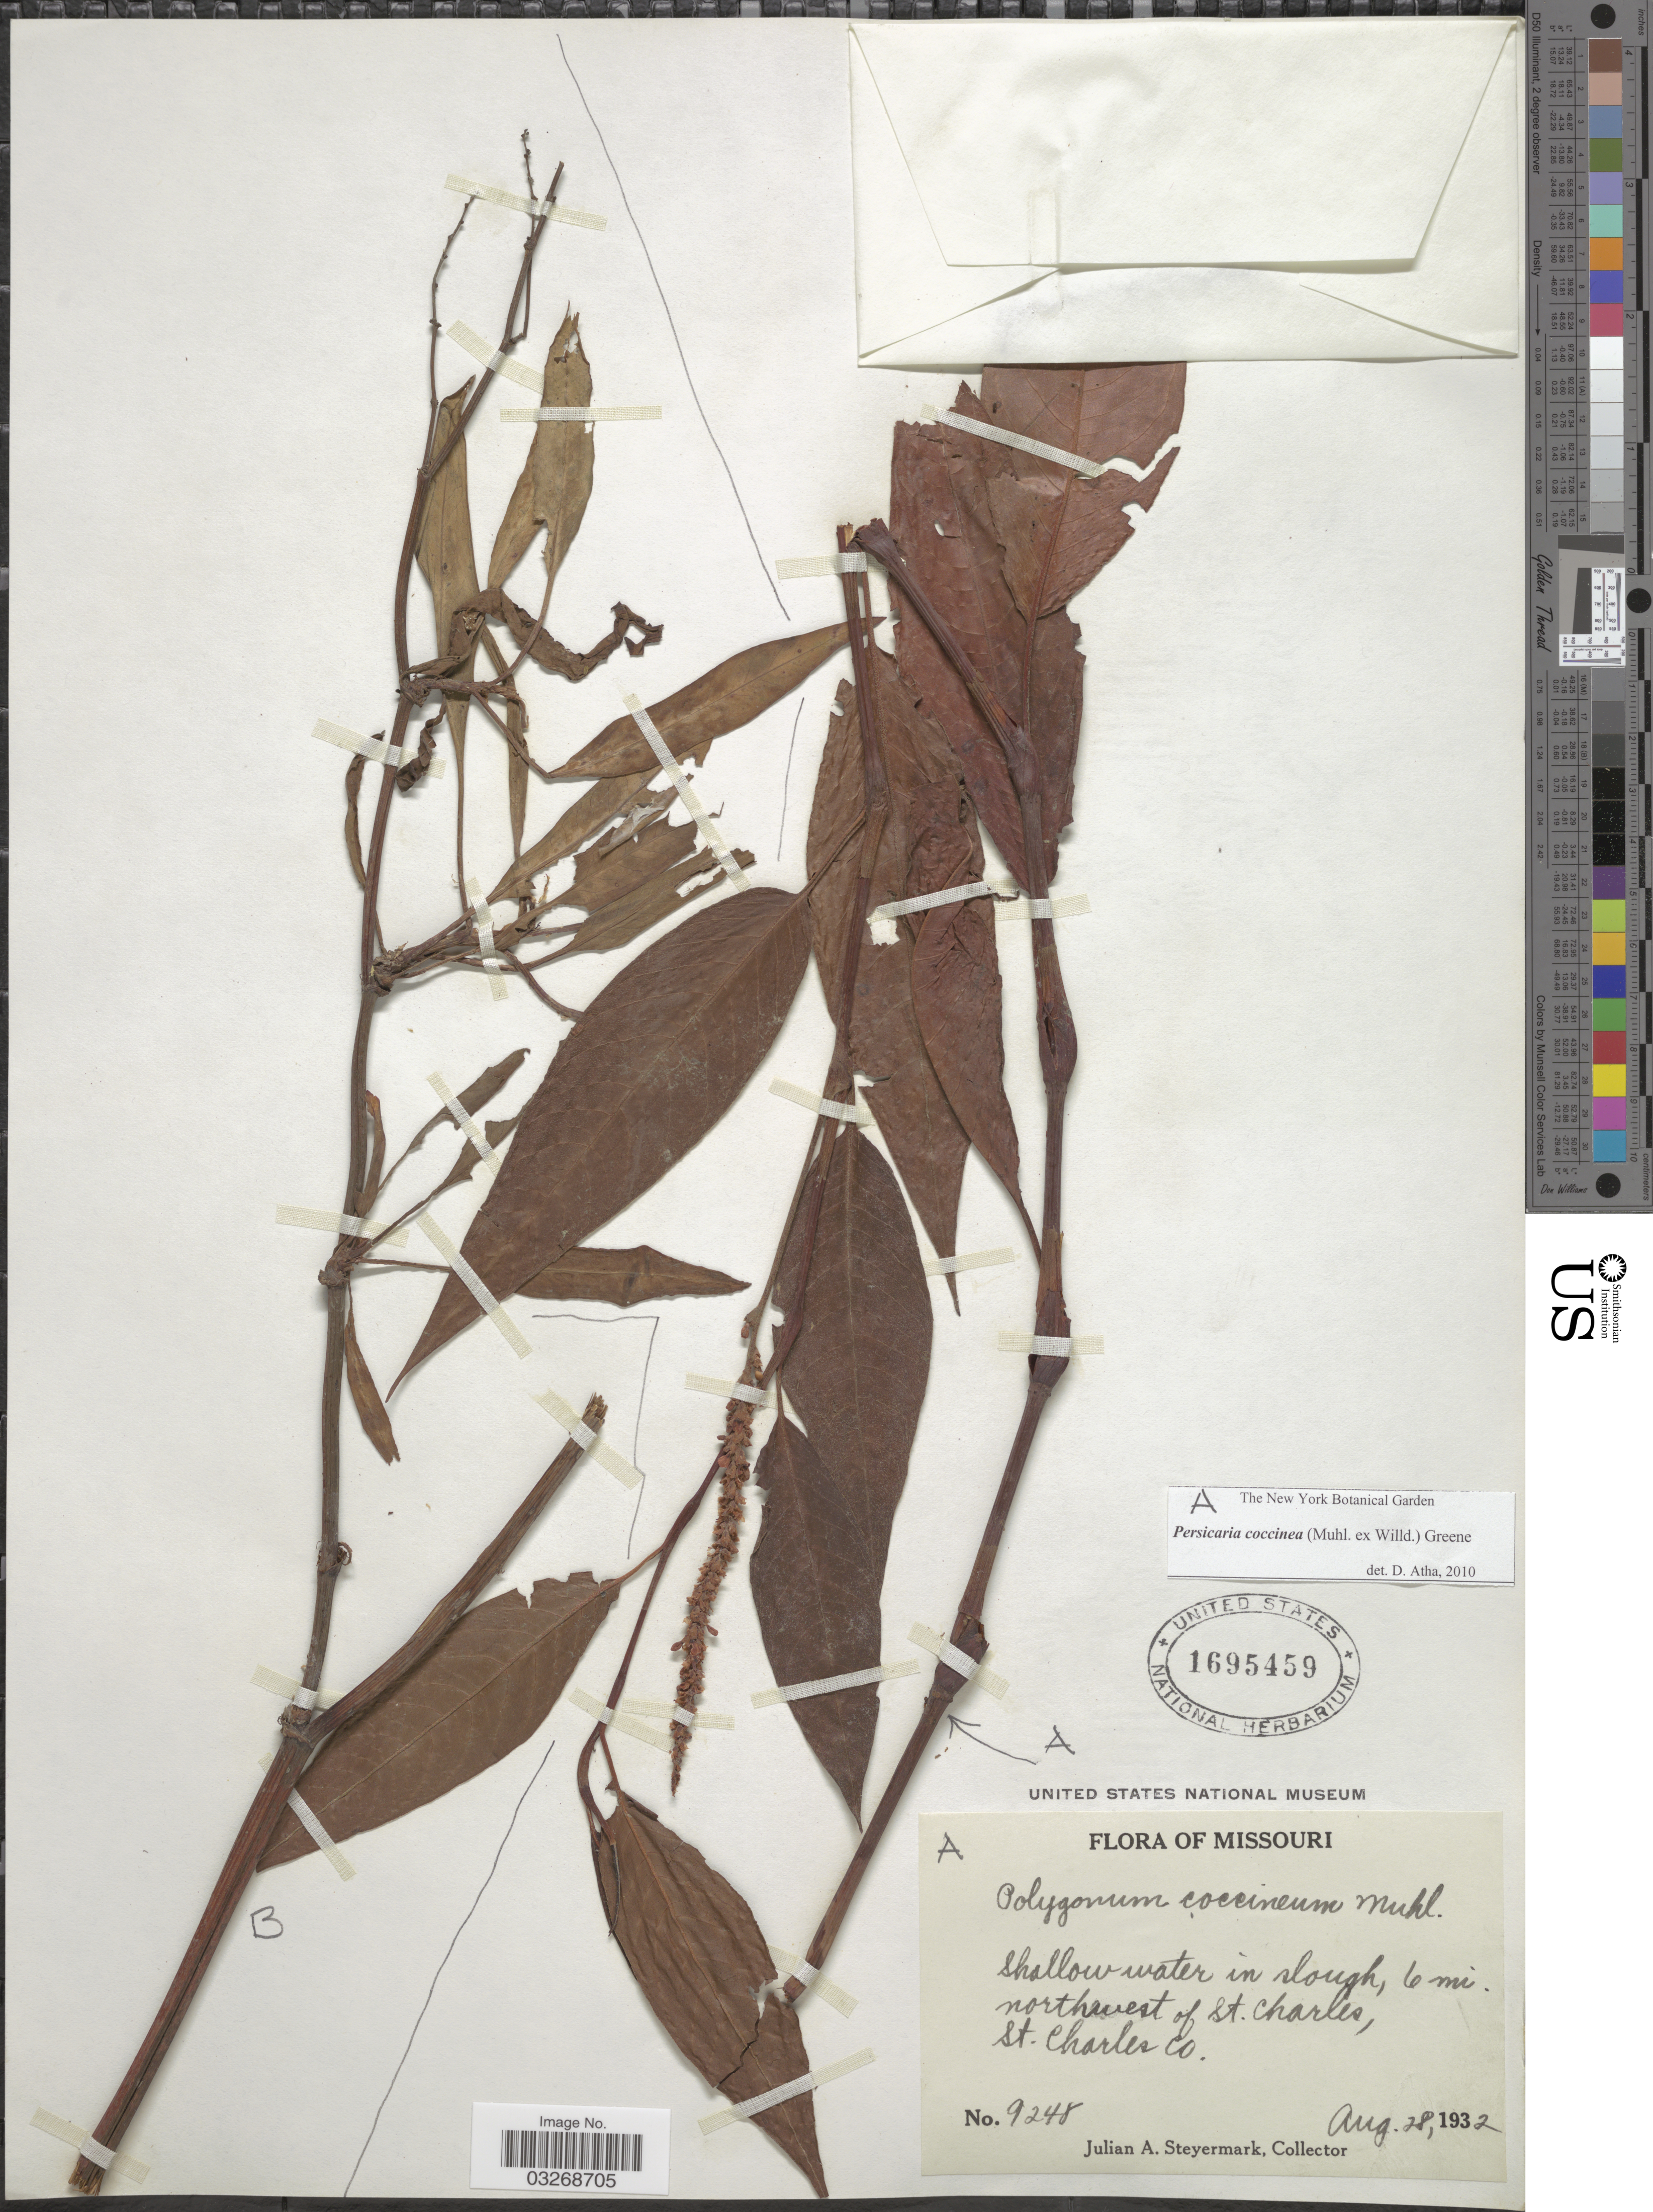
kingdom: Plantae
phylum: Tracheophyta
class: Magnoliopsida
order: Caryophyllales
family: Polygonaceae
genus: Persicaria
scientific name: Persicaria coccinea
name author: (Muhl. ex Willd.) Greene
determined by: Atha, D. E.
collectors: J. Steyermark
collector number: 9248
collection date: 1932-08-28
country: United States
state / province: Missouri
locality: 6 mi. northwest of St. Charles, St. Charles Co.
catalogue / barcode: US 1695459